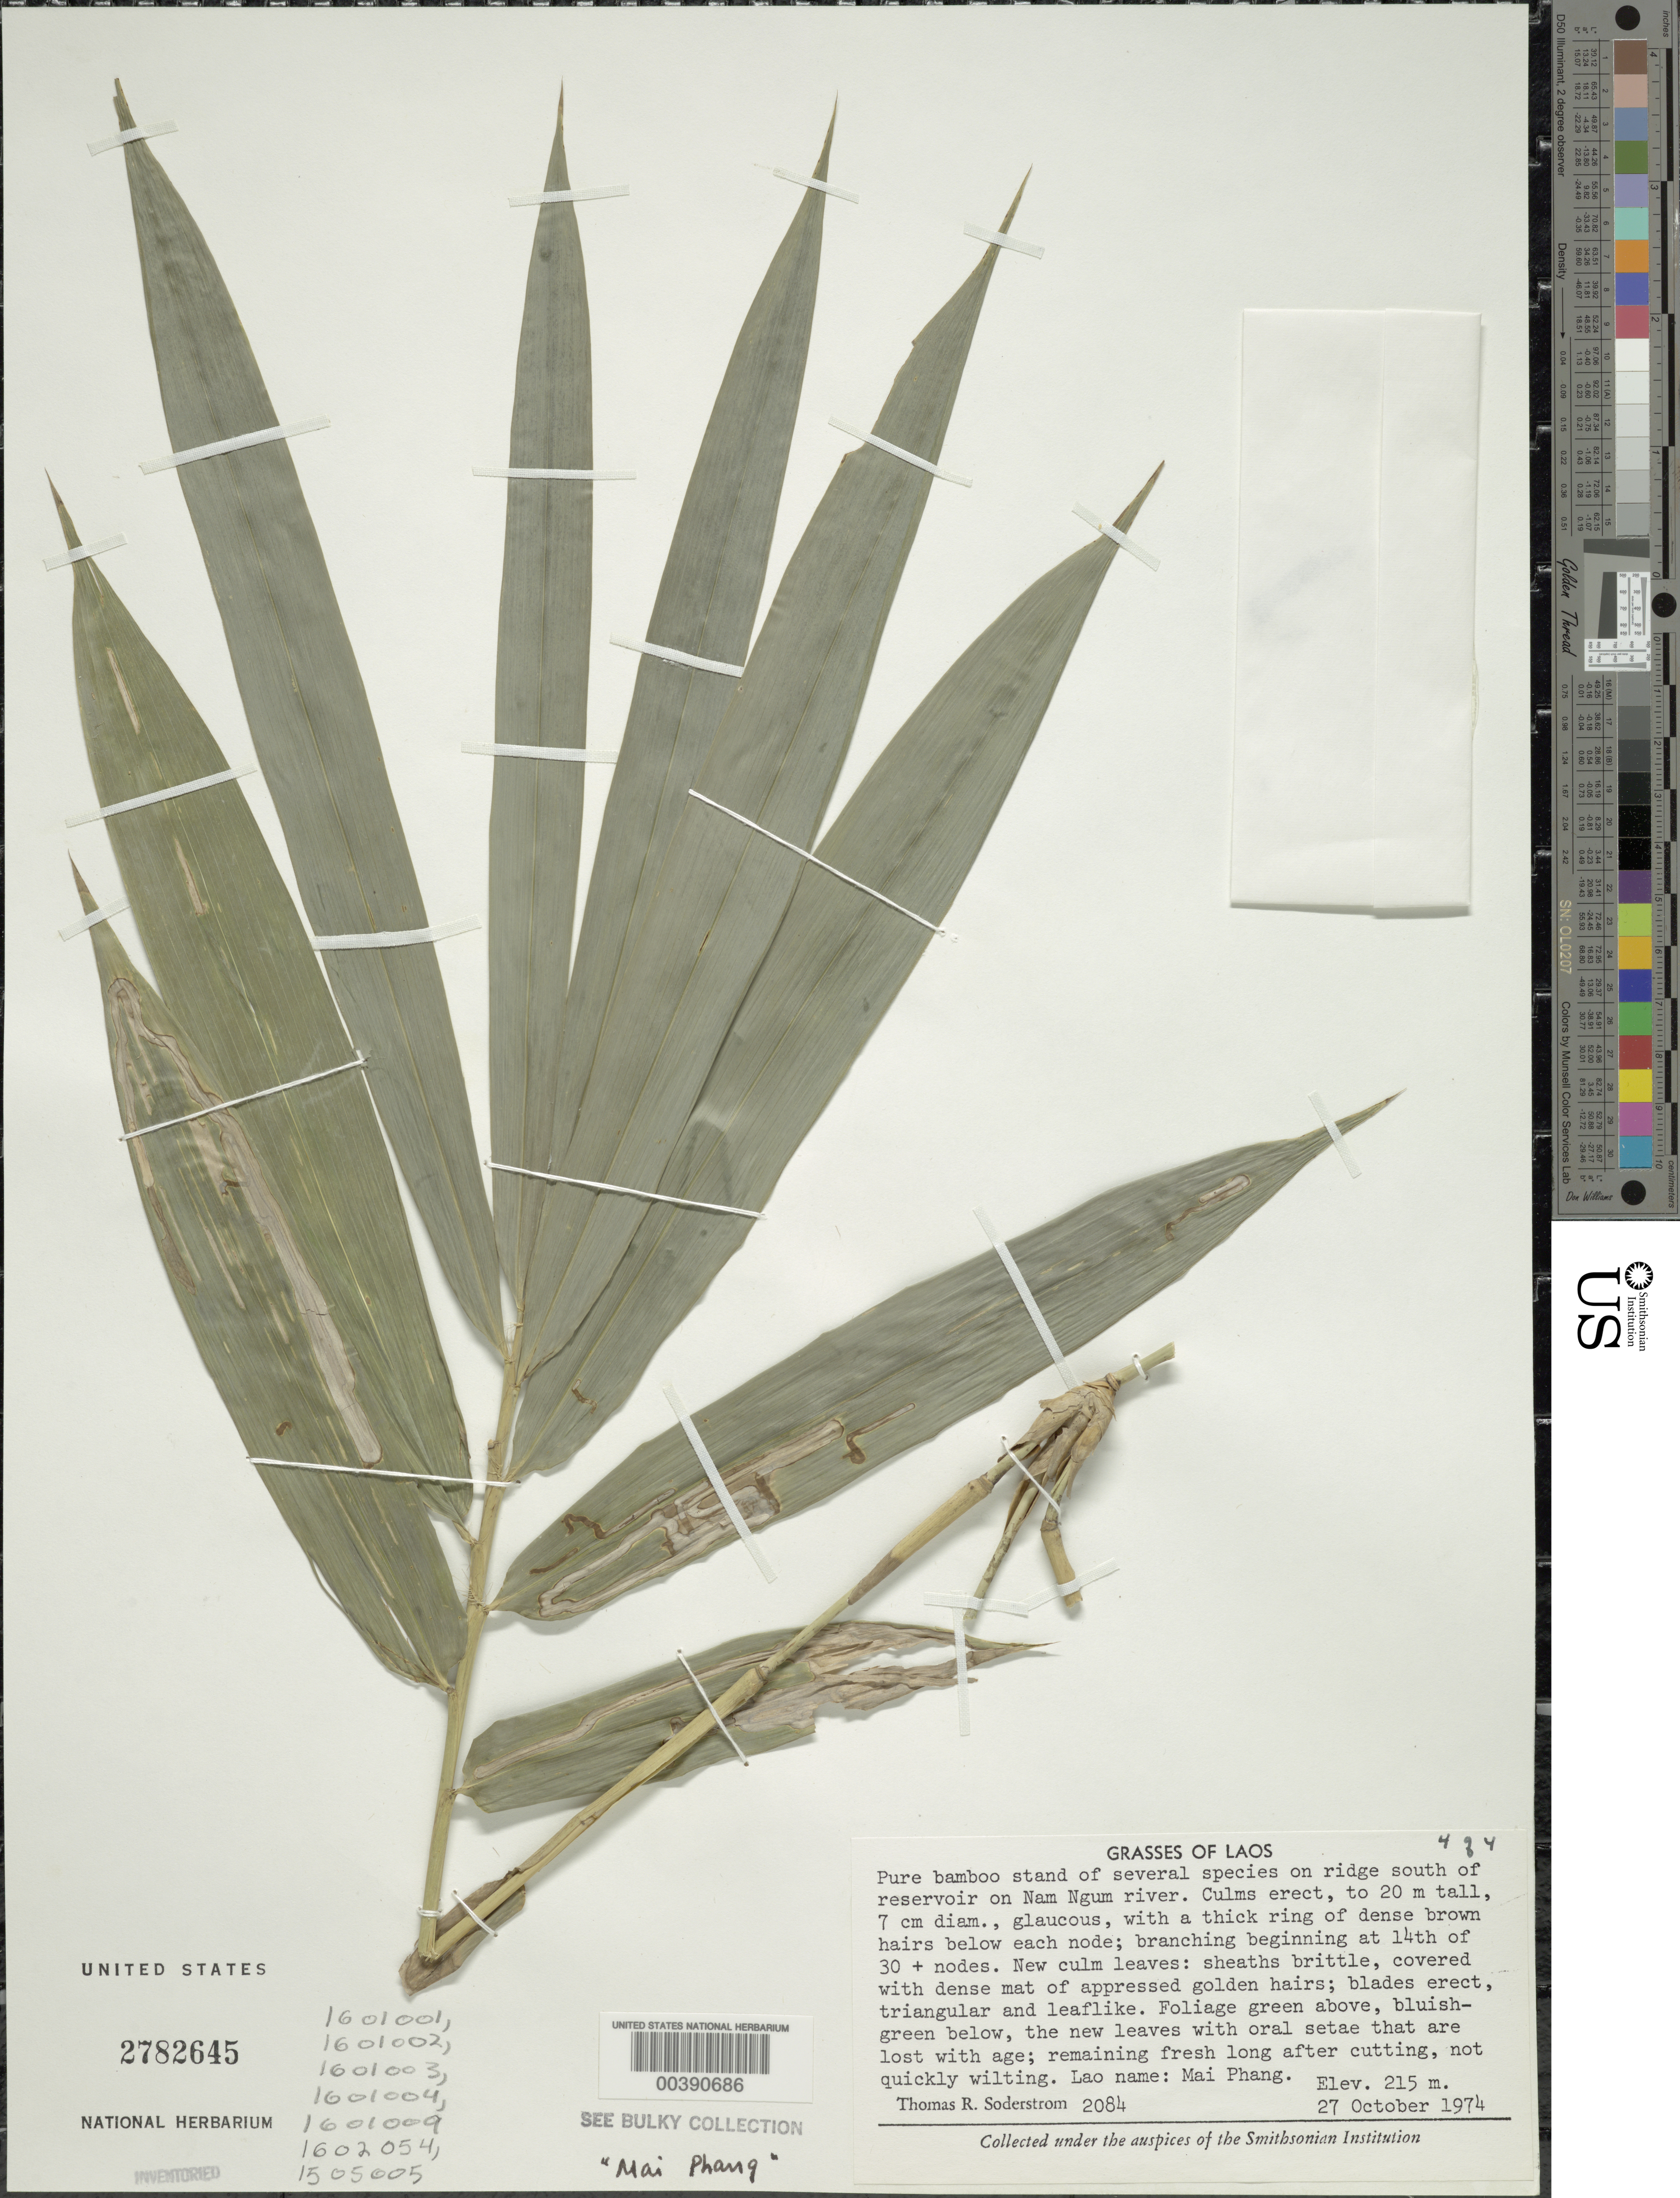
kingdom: Plantae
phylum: Tracheophyta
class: Liliopsida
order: Poales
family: Poaceae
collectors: T. R. Soderstrom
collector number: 2084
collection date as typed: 27 Oct 1974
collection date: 1974-10-27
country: Laos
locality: Nam Ngum River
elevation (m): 215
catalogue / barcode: US 2782645